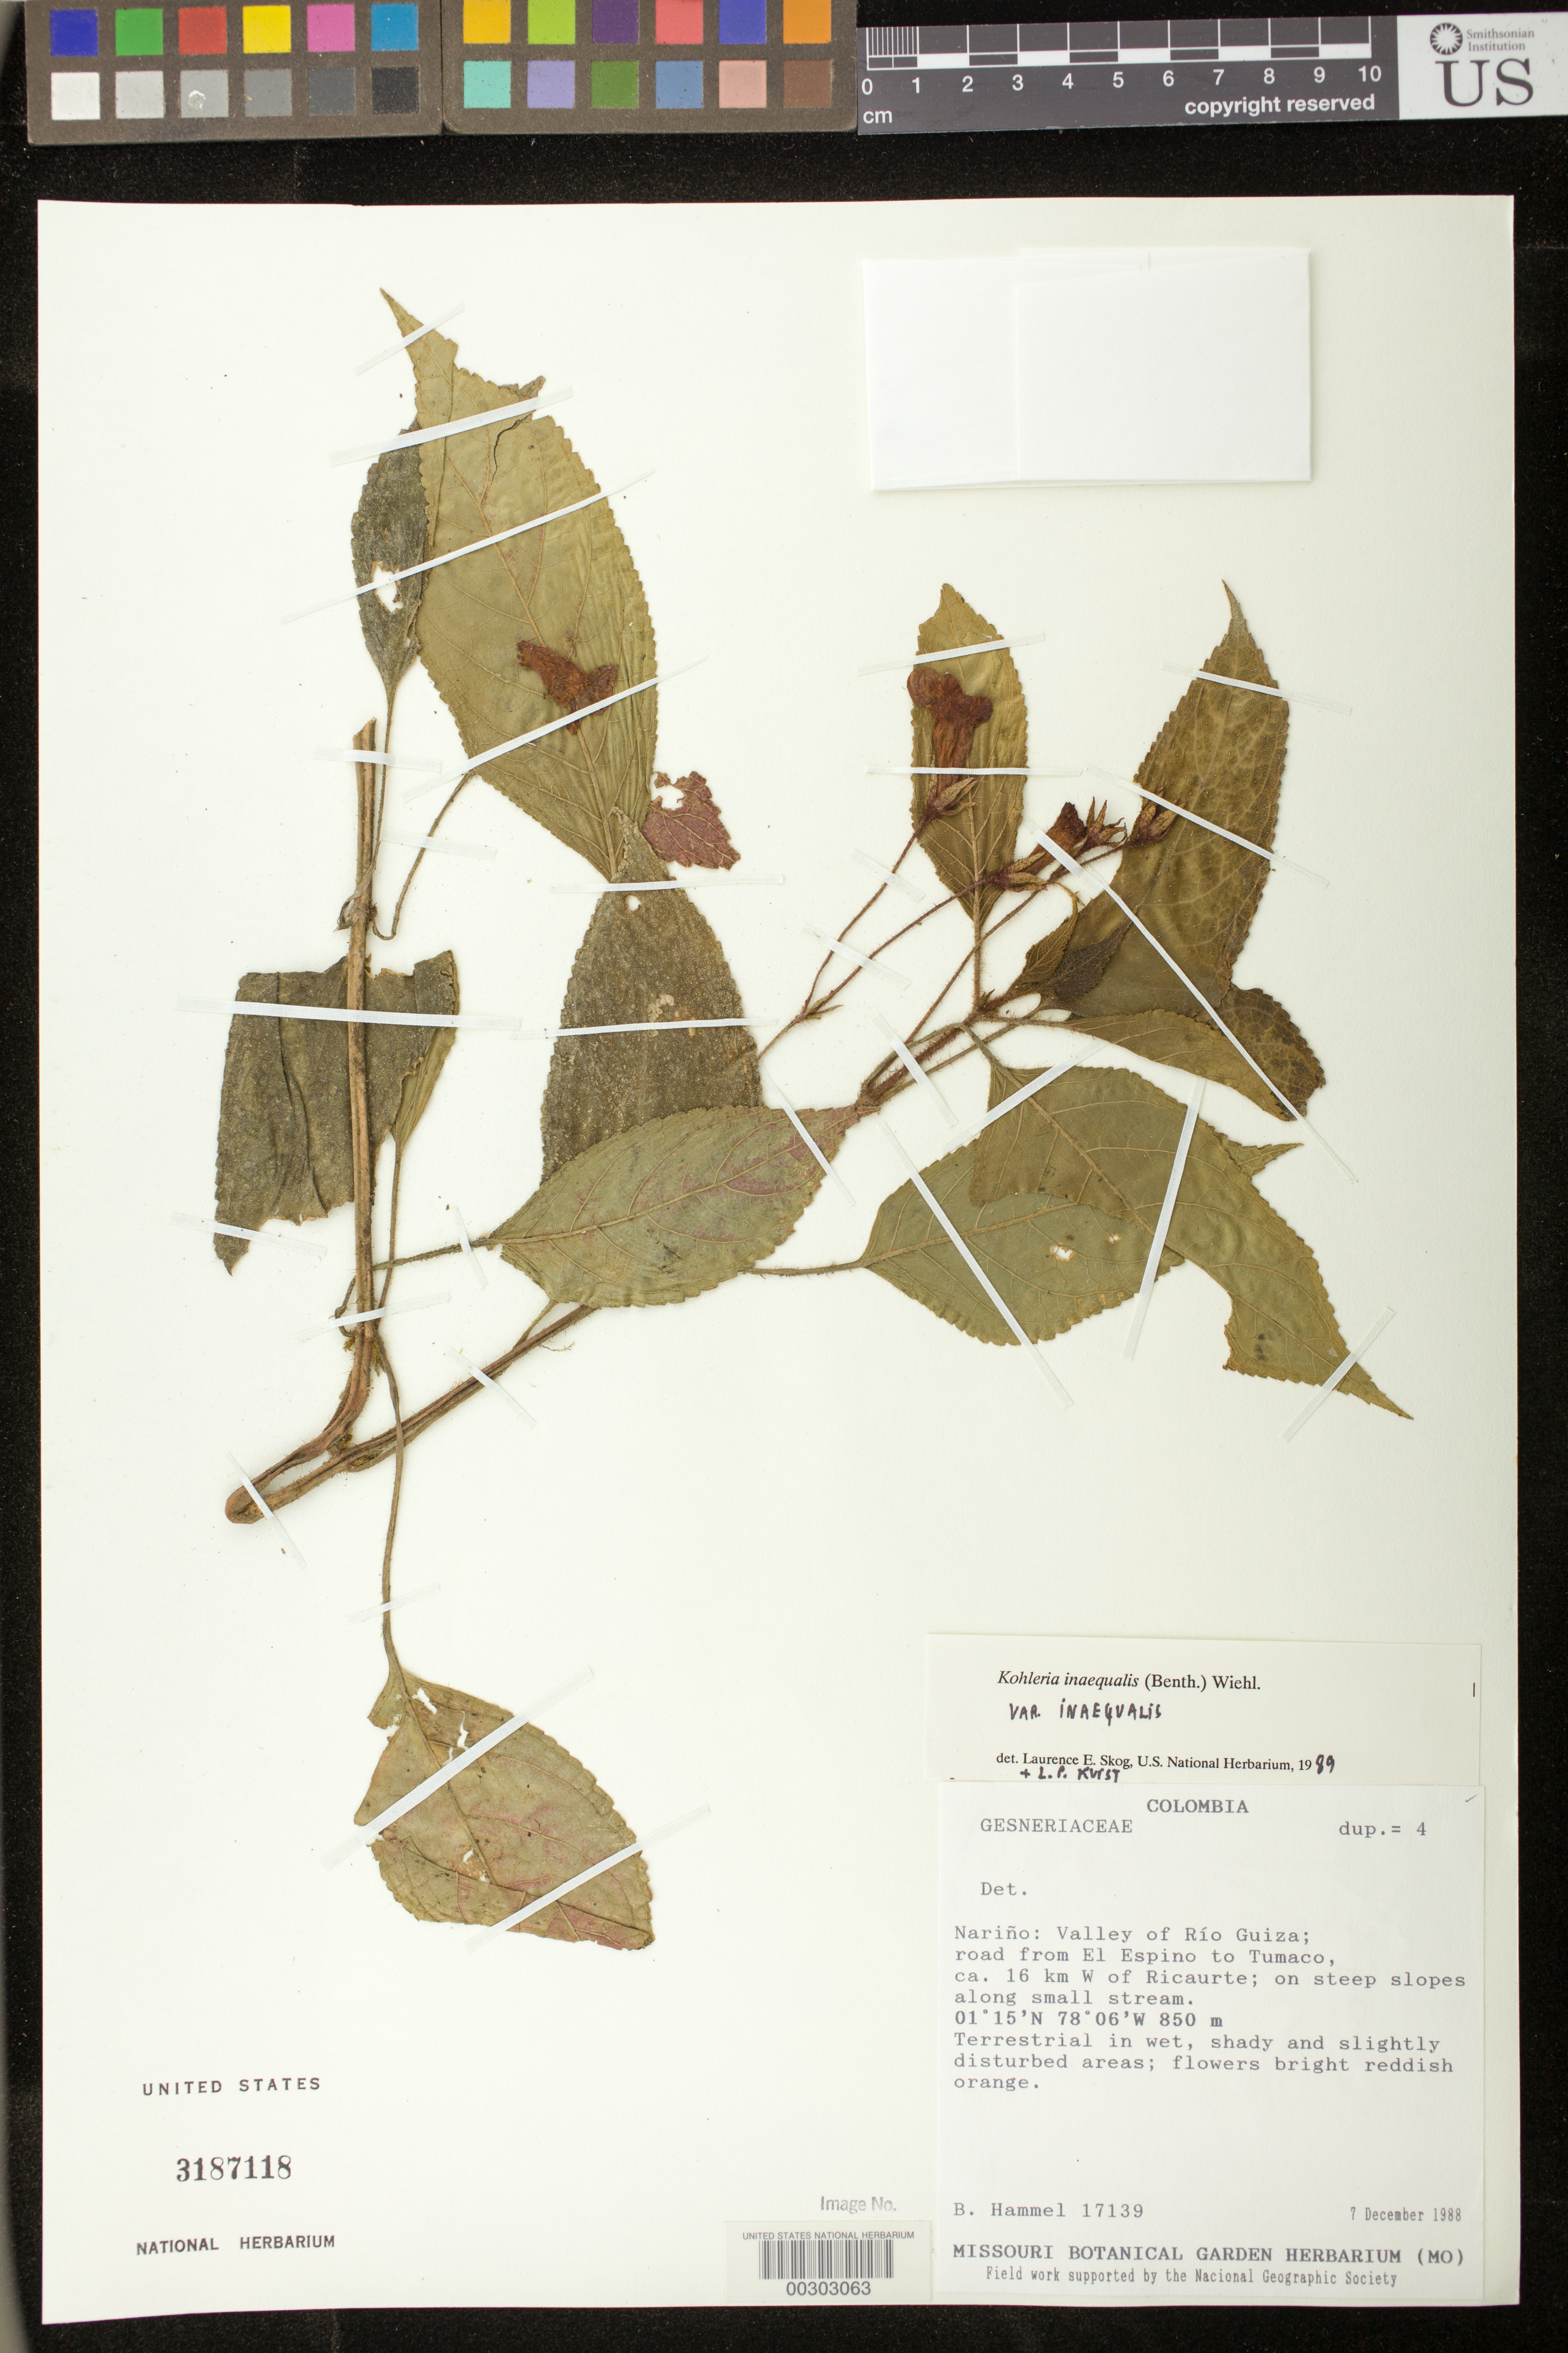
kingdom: Plantae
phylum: Tracheophyta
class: Magnoliopsida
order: Lamiales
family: Gesneriaceae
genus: Kohleria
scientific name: Kohleria inaequalis var. inaequalis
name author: (Benth.) Wiehler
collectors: B. Hammel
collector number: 17139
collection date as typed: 07 Dec 1988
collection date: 1988-12-07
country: Colombia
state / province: Nariño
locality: Valley of Rio Guiza, road from El Espino to Tumaco, ca 16 km W of Ricaurte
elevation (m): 850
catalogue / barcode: US 3187118